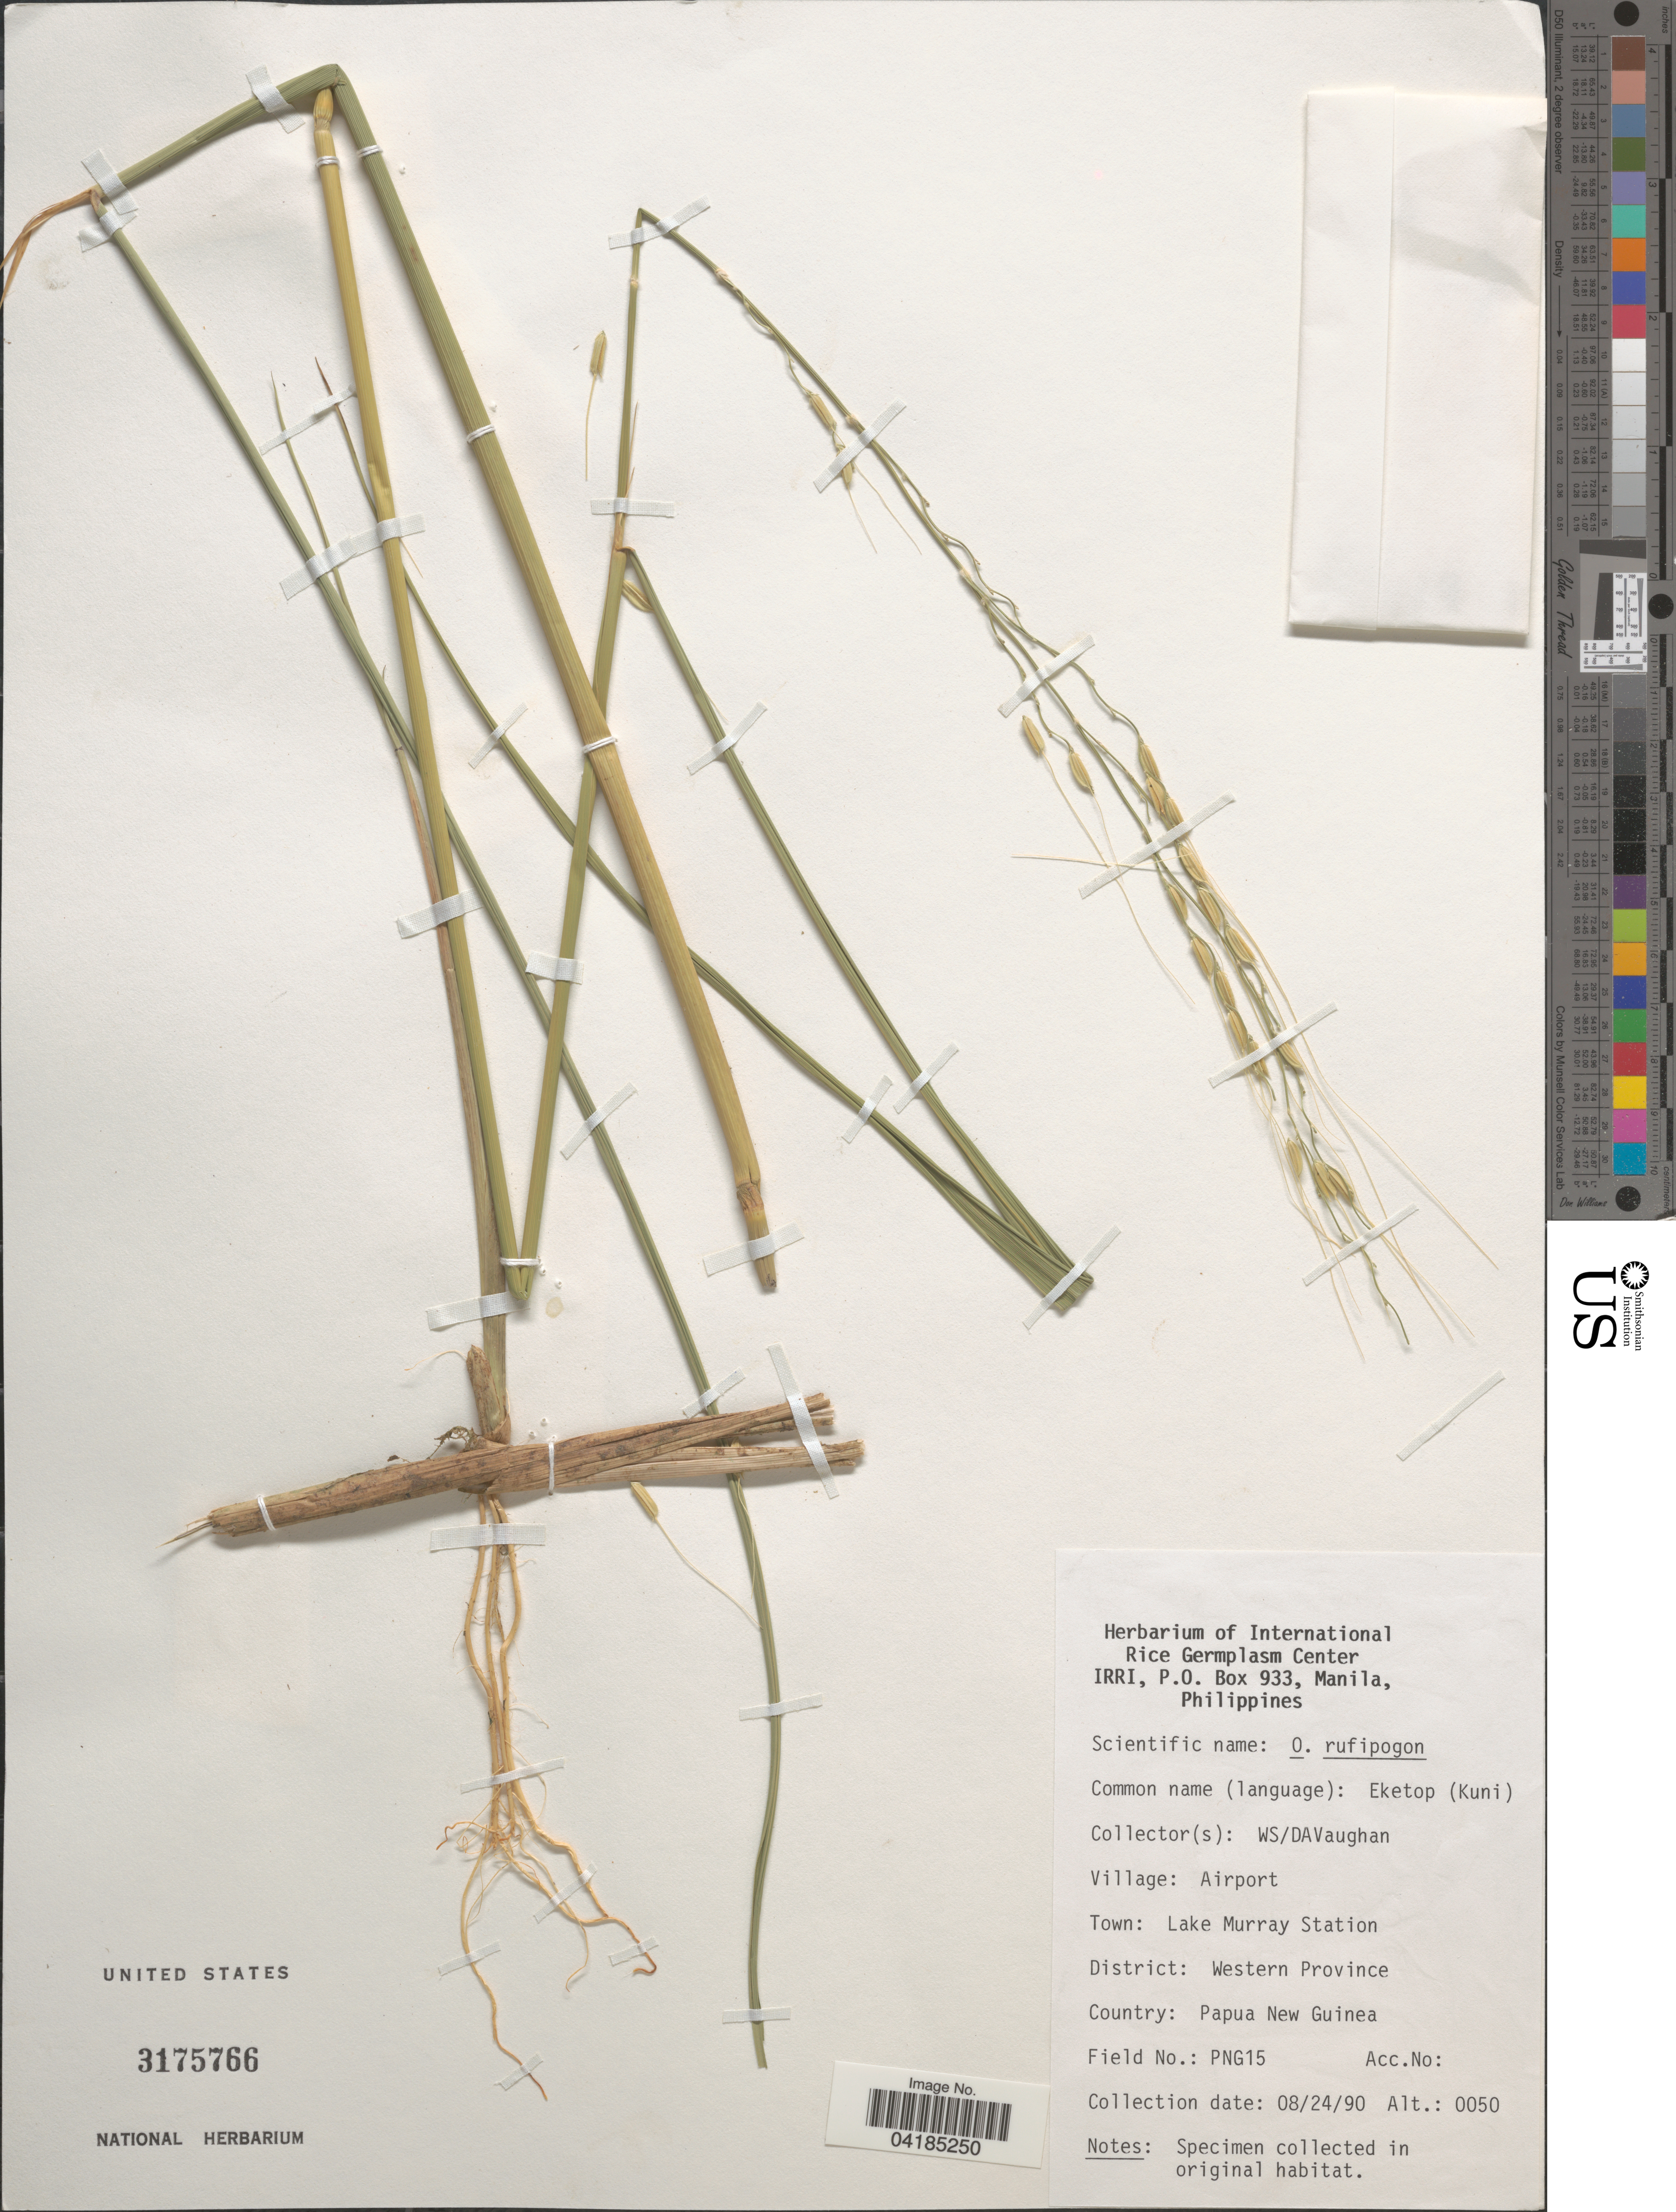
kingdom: Plantae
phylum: Tracheophyta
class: Liliopsida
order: Poales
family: Poaceae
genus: Oryza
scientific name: Oryza rufipogon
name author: Griffith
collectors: W. S. & D. Vaughan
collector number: PNG15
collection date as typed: Transcribed d/m/y: 24/8/90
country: Papua New Guinea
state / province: Manus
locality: Village: Airport. Town: Lake Murray Station. District: Western Province.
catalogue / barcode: US 3175766